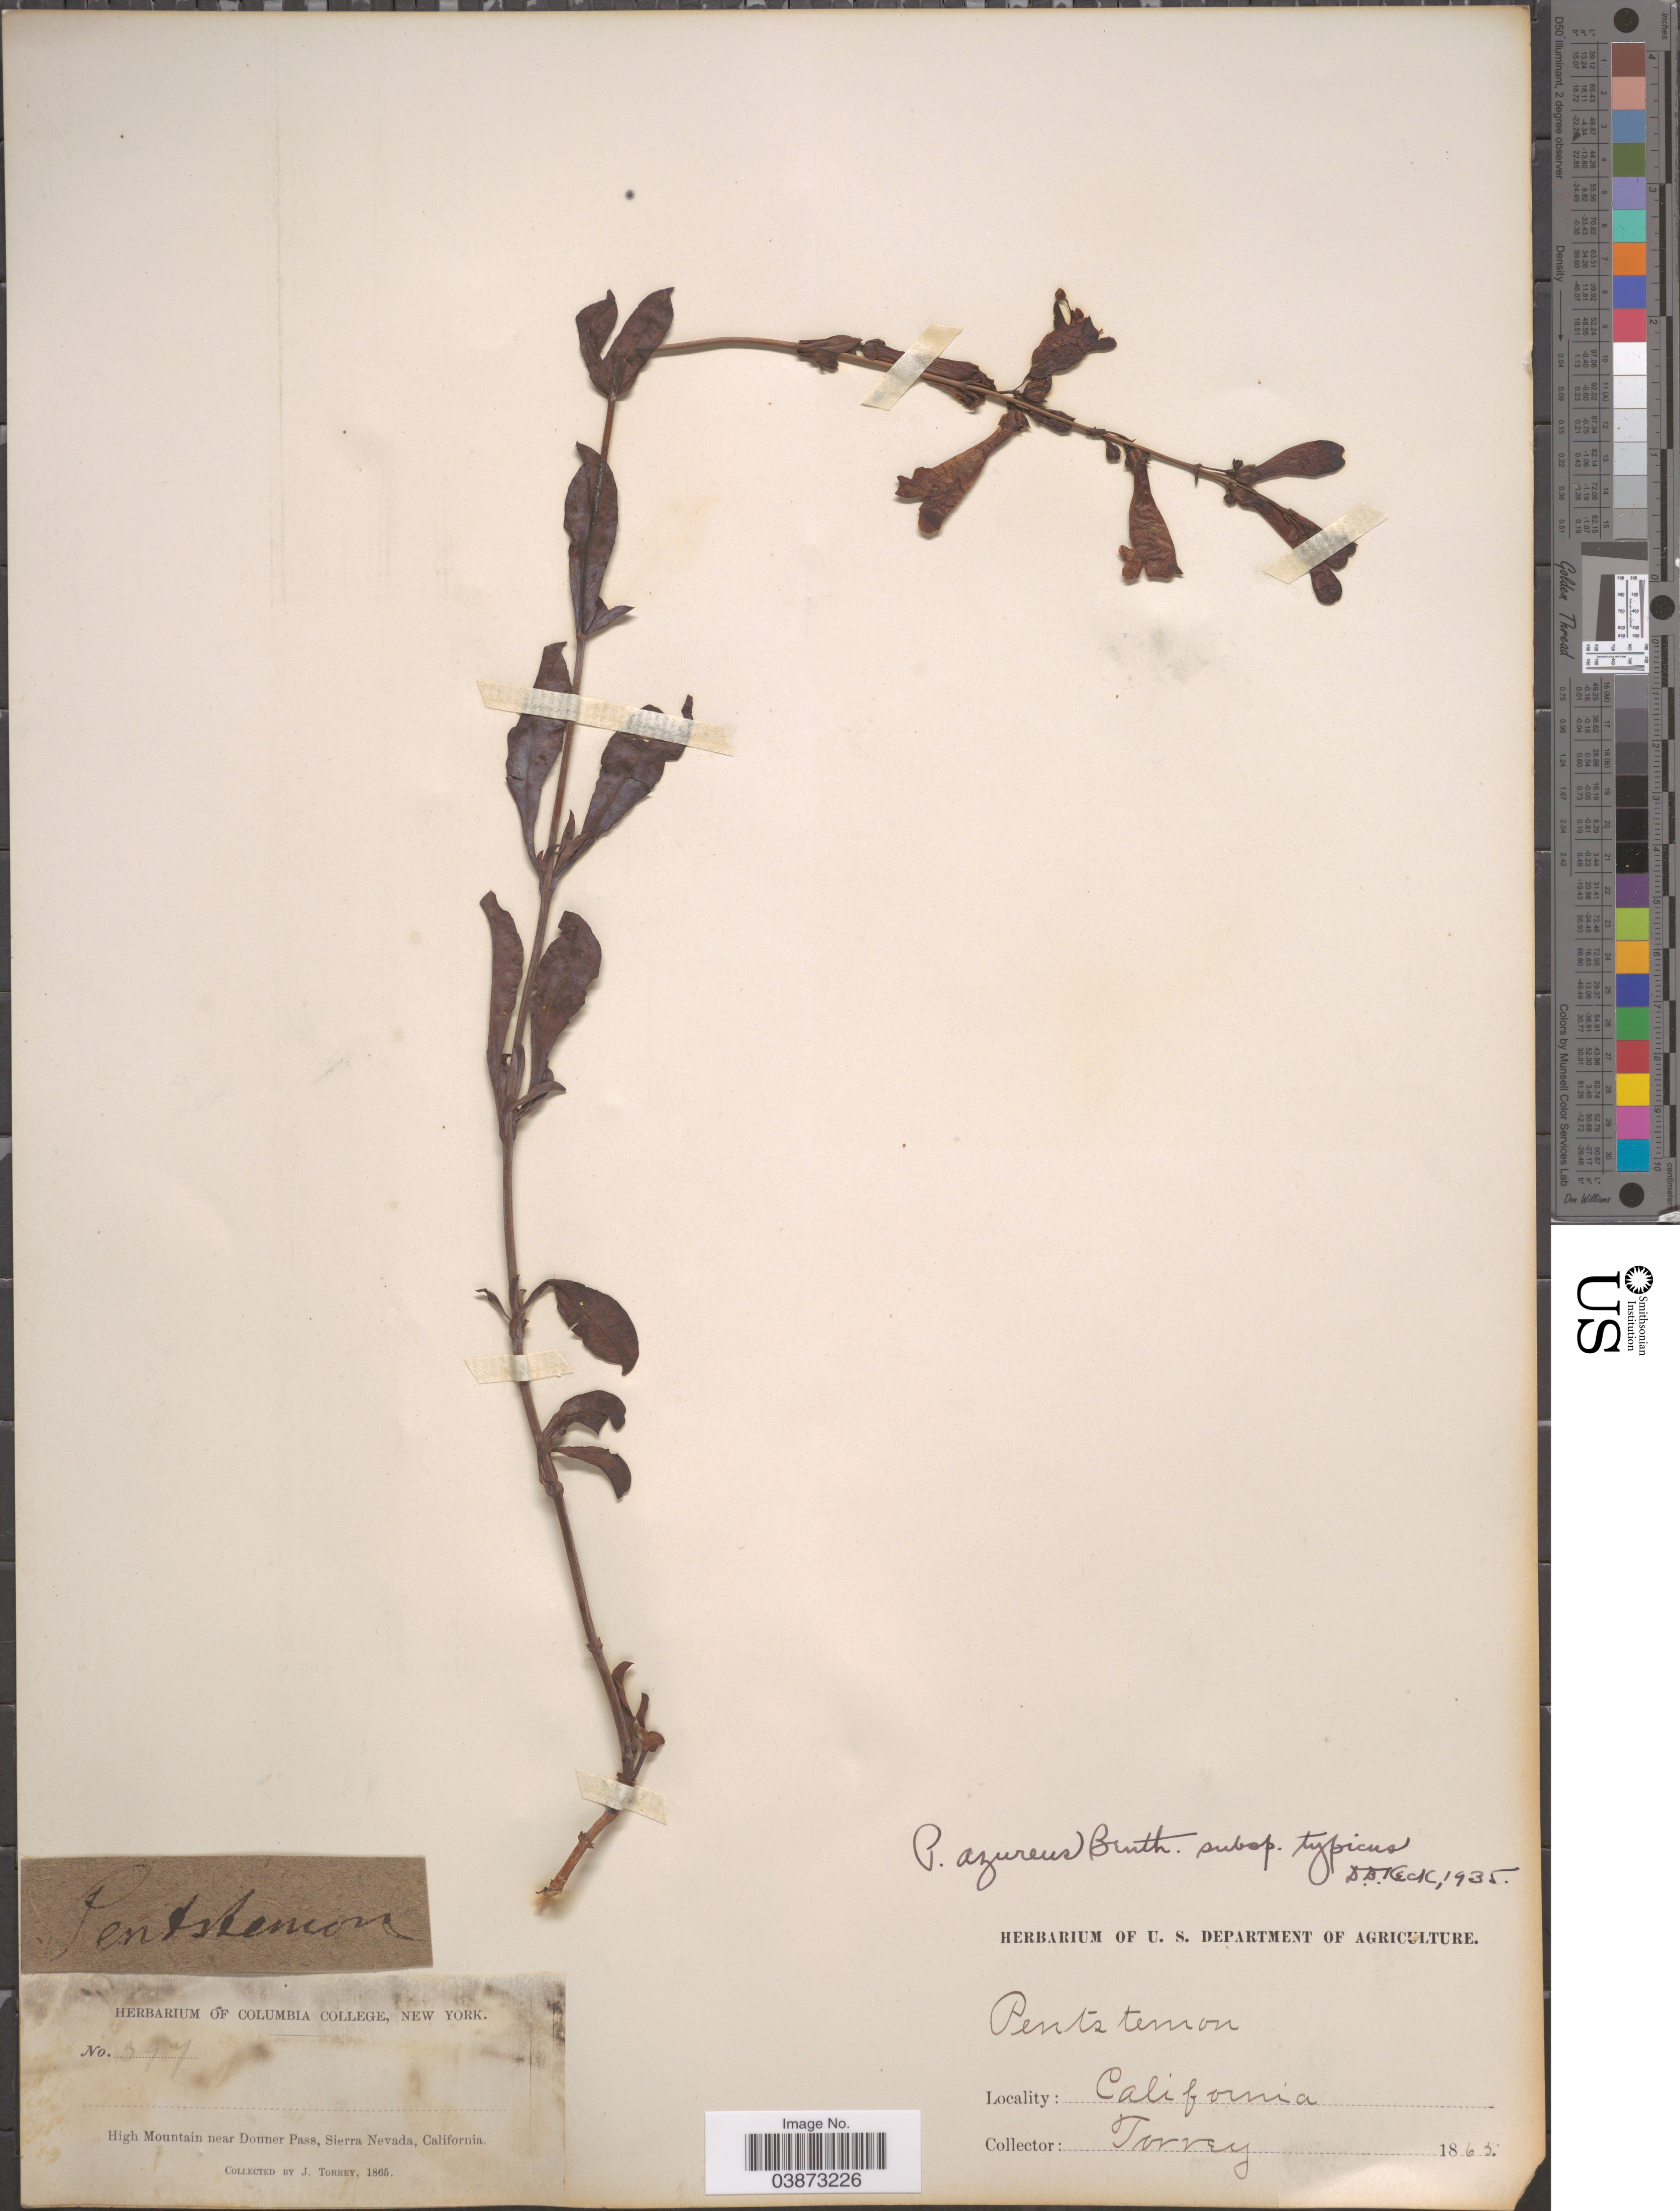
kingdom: Plantae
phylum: Tracheophyta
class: Magnoliopsida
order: Lamiales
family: Plantaginaceae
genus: Penstemon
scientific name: Penstemon azureus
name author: Benth.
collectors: J. Torrey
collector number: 397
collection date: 1865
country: United States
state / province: California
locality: High Mountain near Donner Pass, Sierra Nevada.